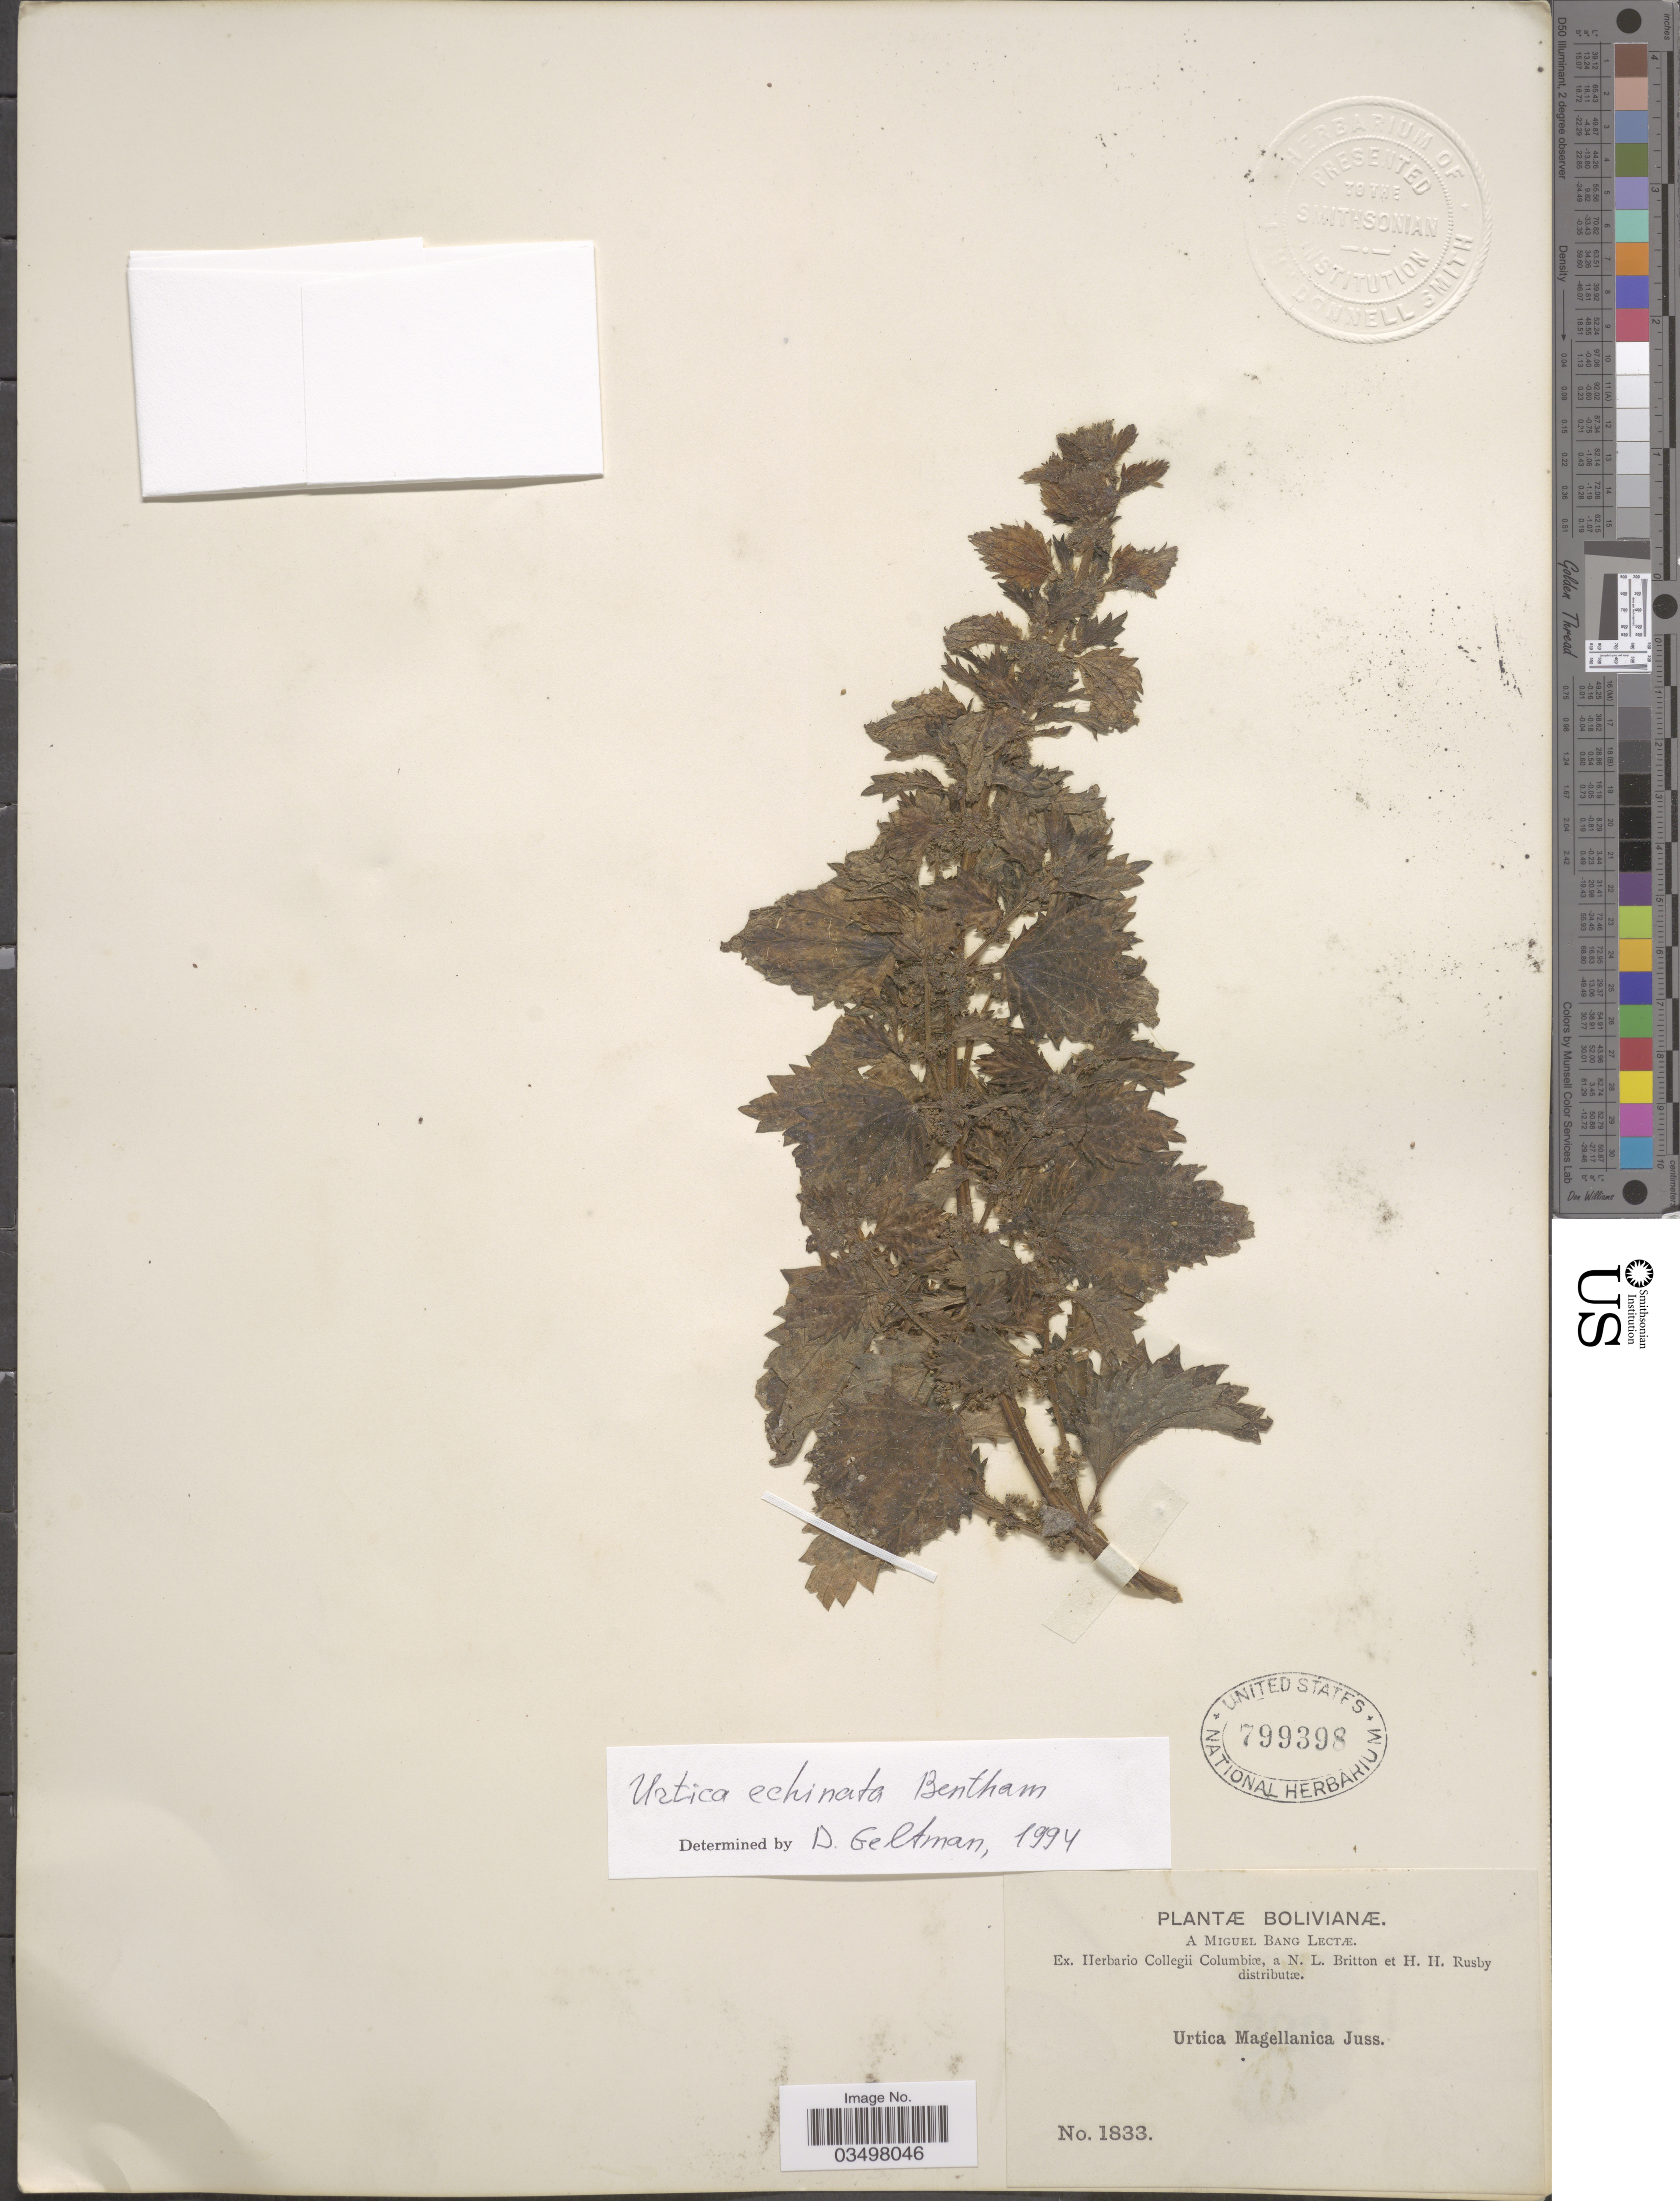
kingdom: Plantae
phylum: Tracheophyta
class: Magnoliopsida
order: Rosales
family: Urticaceae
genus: Urtica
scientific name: Urtica echinata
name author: Benth.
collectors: M. Bang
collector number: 1833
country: Bolivia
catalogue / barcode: US 799398